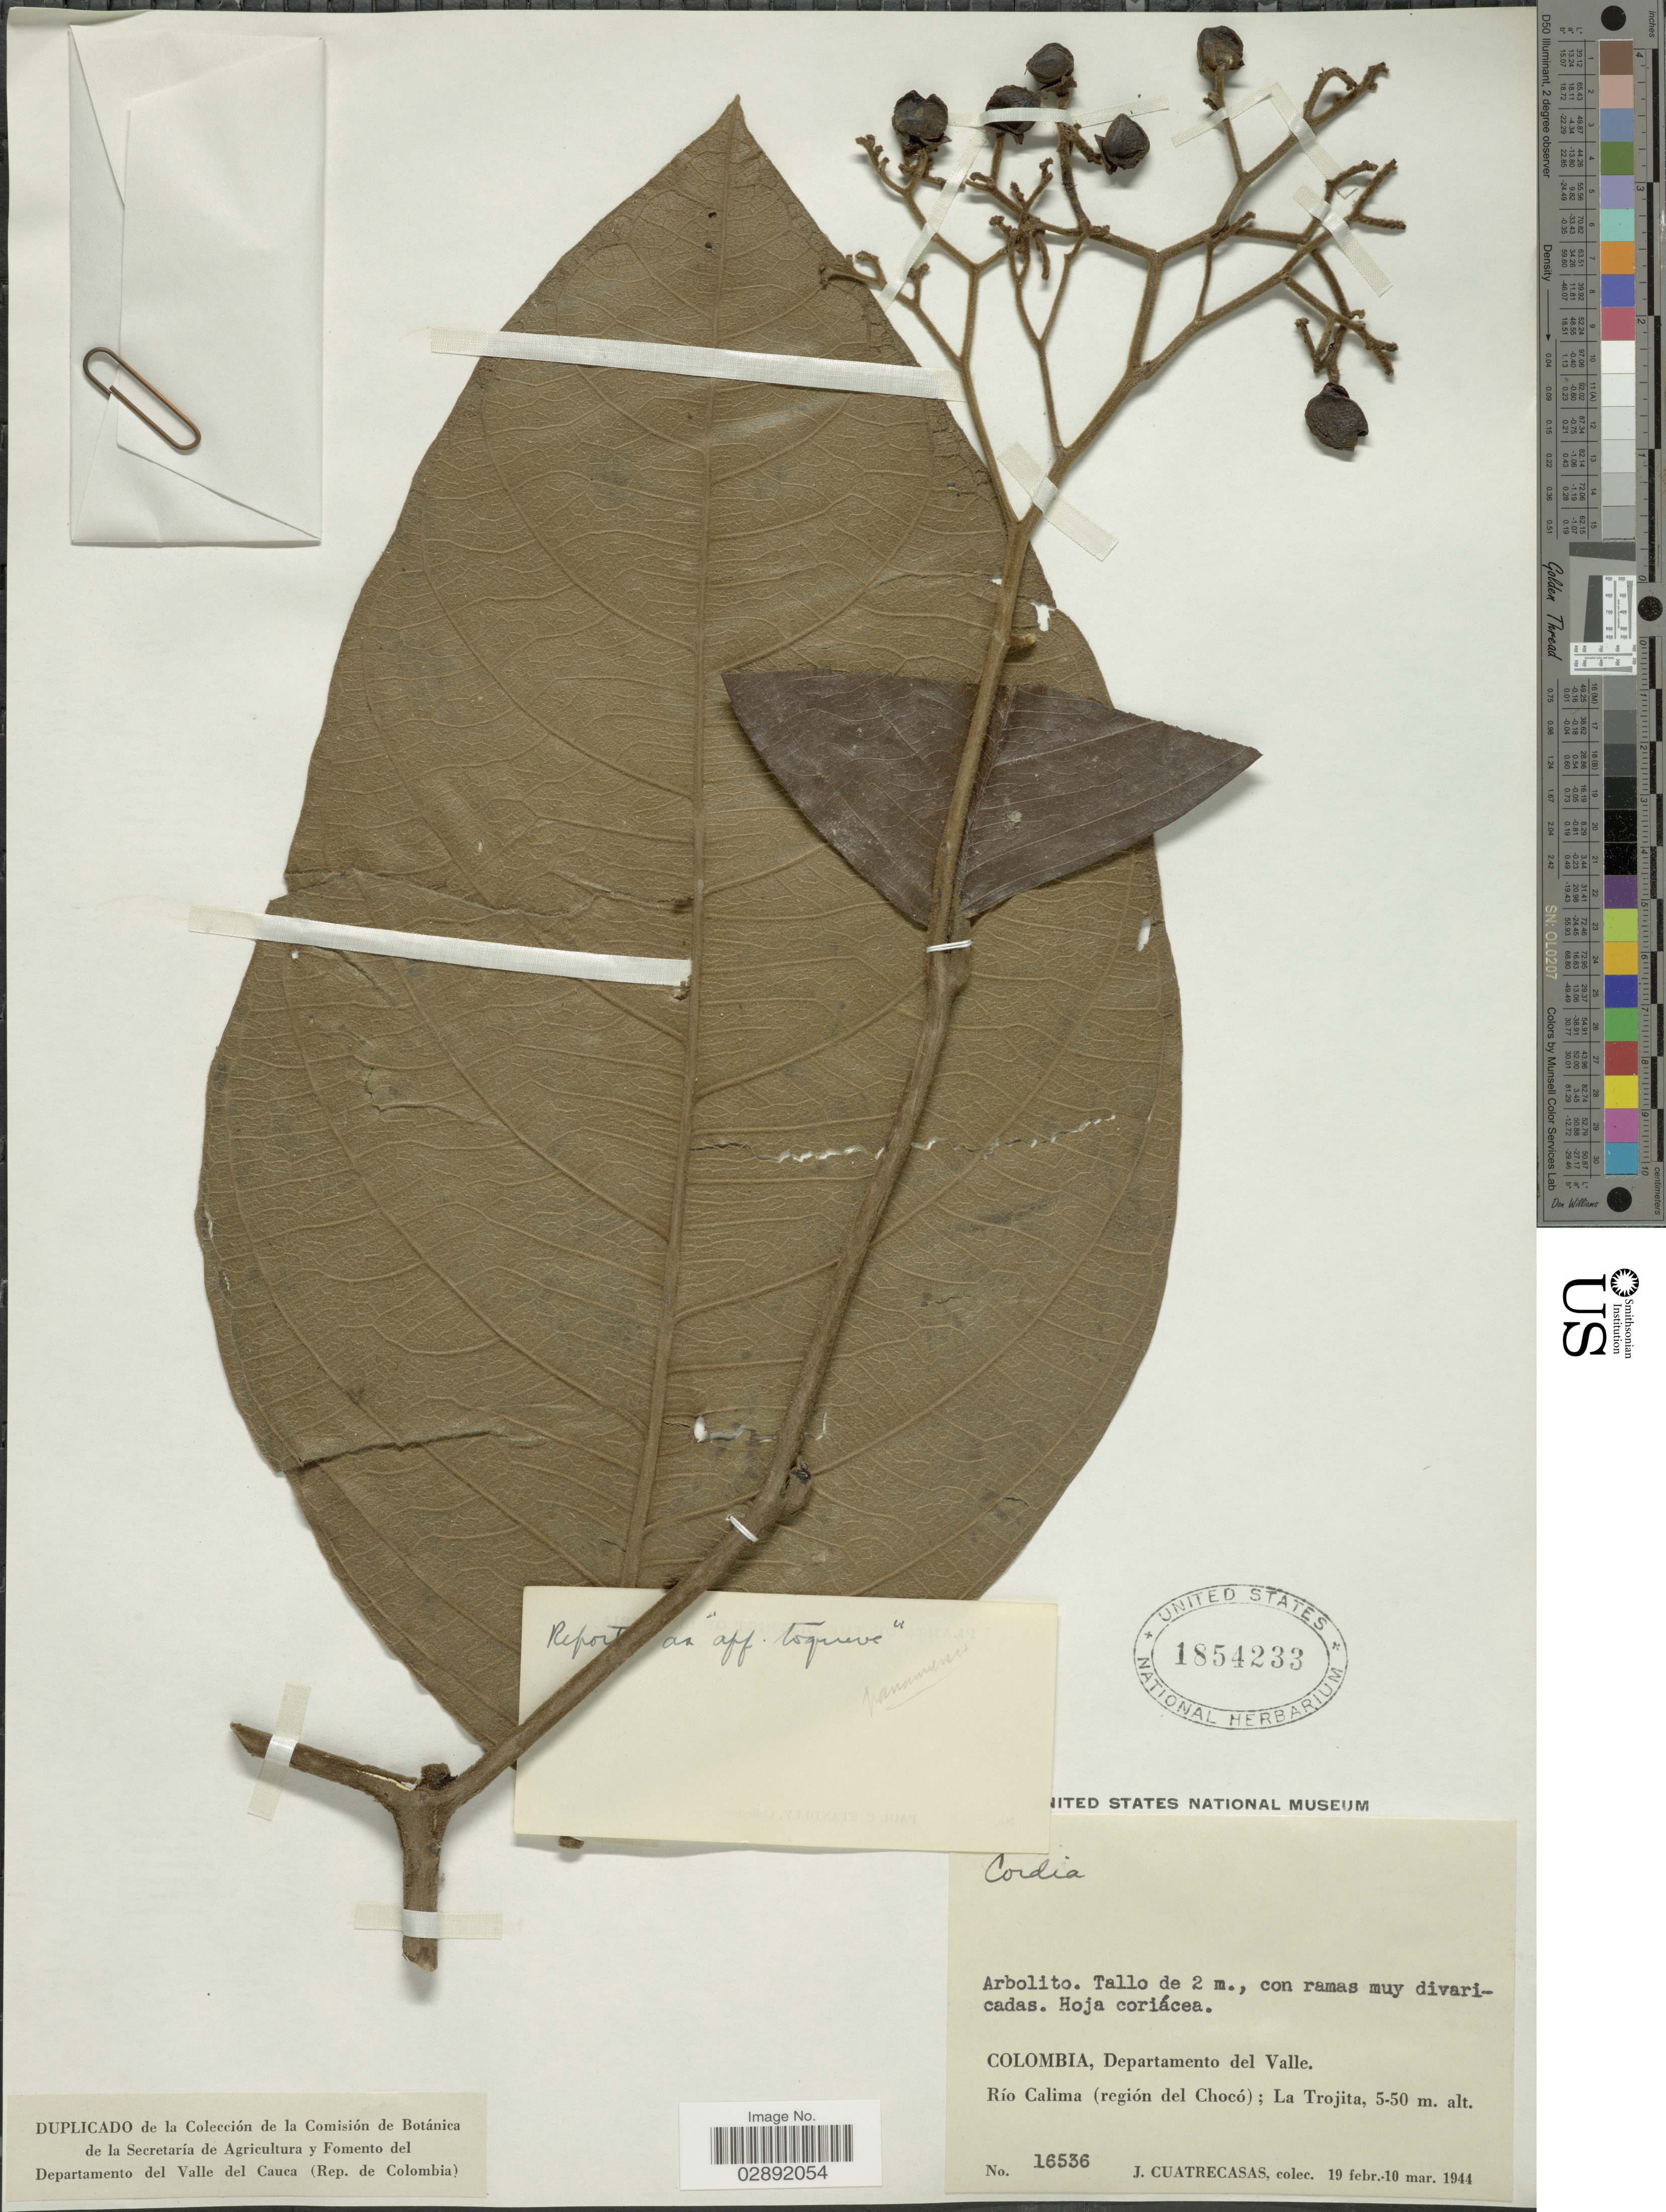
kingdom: Plantae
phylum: Tracheophyta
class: Magnoliopsida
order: Boraginales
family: Cordiaceae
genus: Cordia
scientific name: Cordia sp.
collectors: J. Cuatrecasas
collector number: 16536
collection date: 1944-02-19/1944-03-10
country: Colombia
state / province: Valle del Cauca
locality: Departamento del Valle, Río Calima (región del Chocó) ; La Trojita.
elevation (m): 5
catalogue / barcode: US 1854233